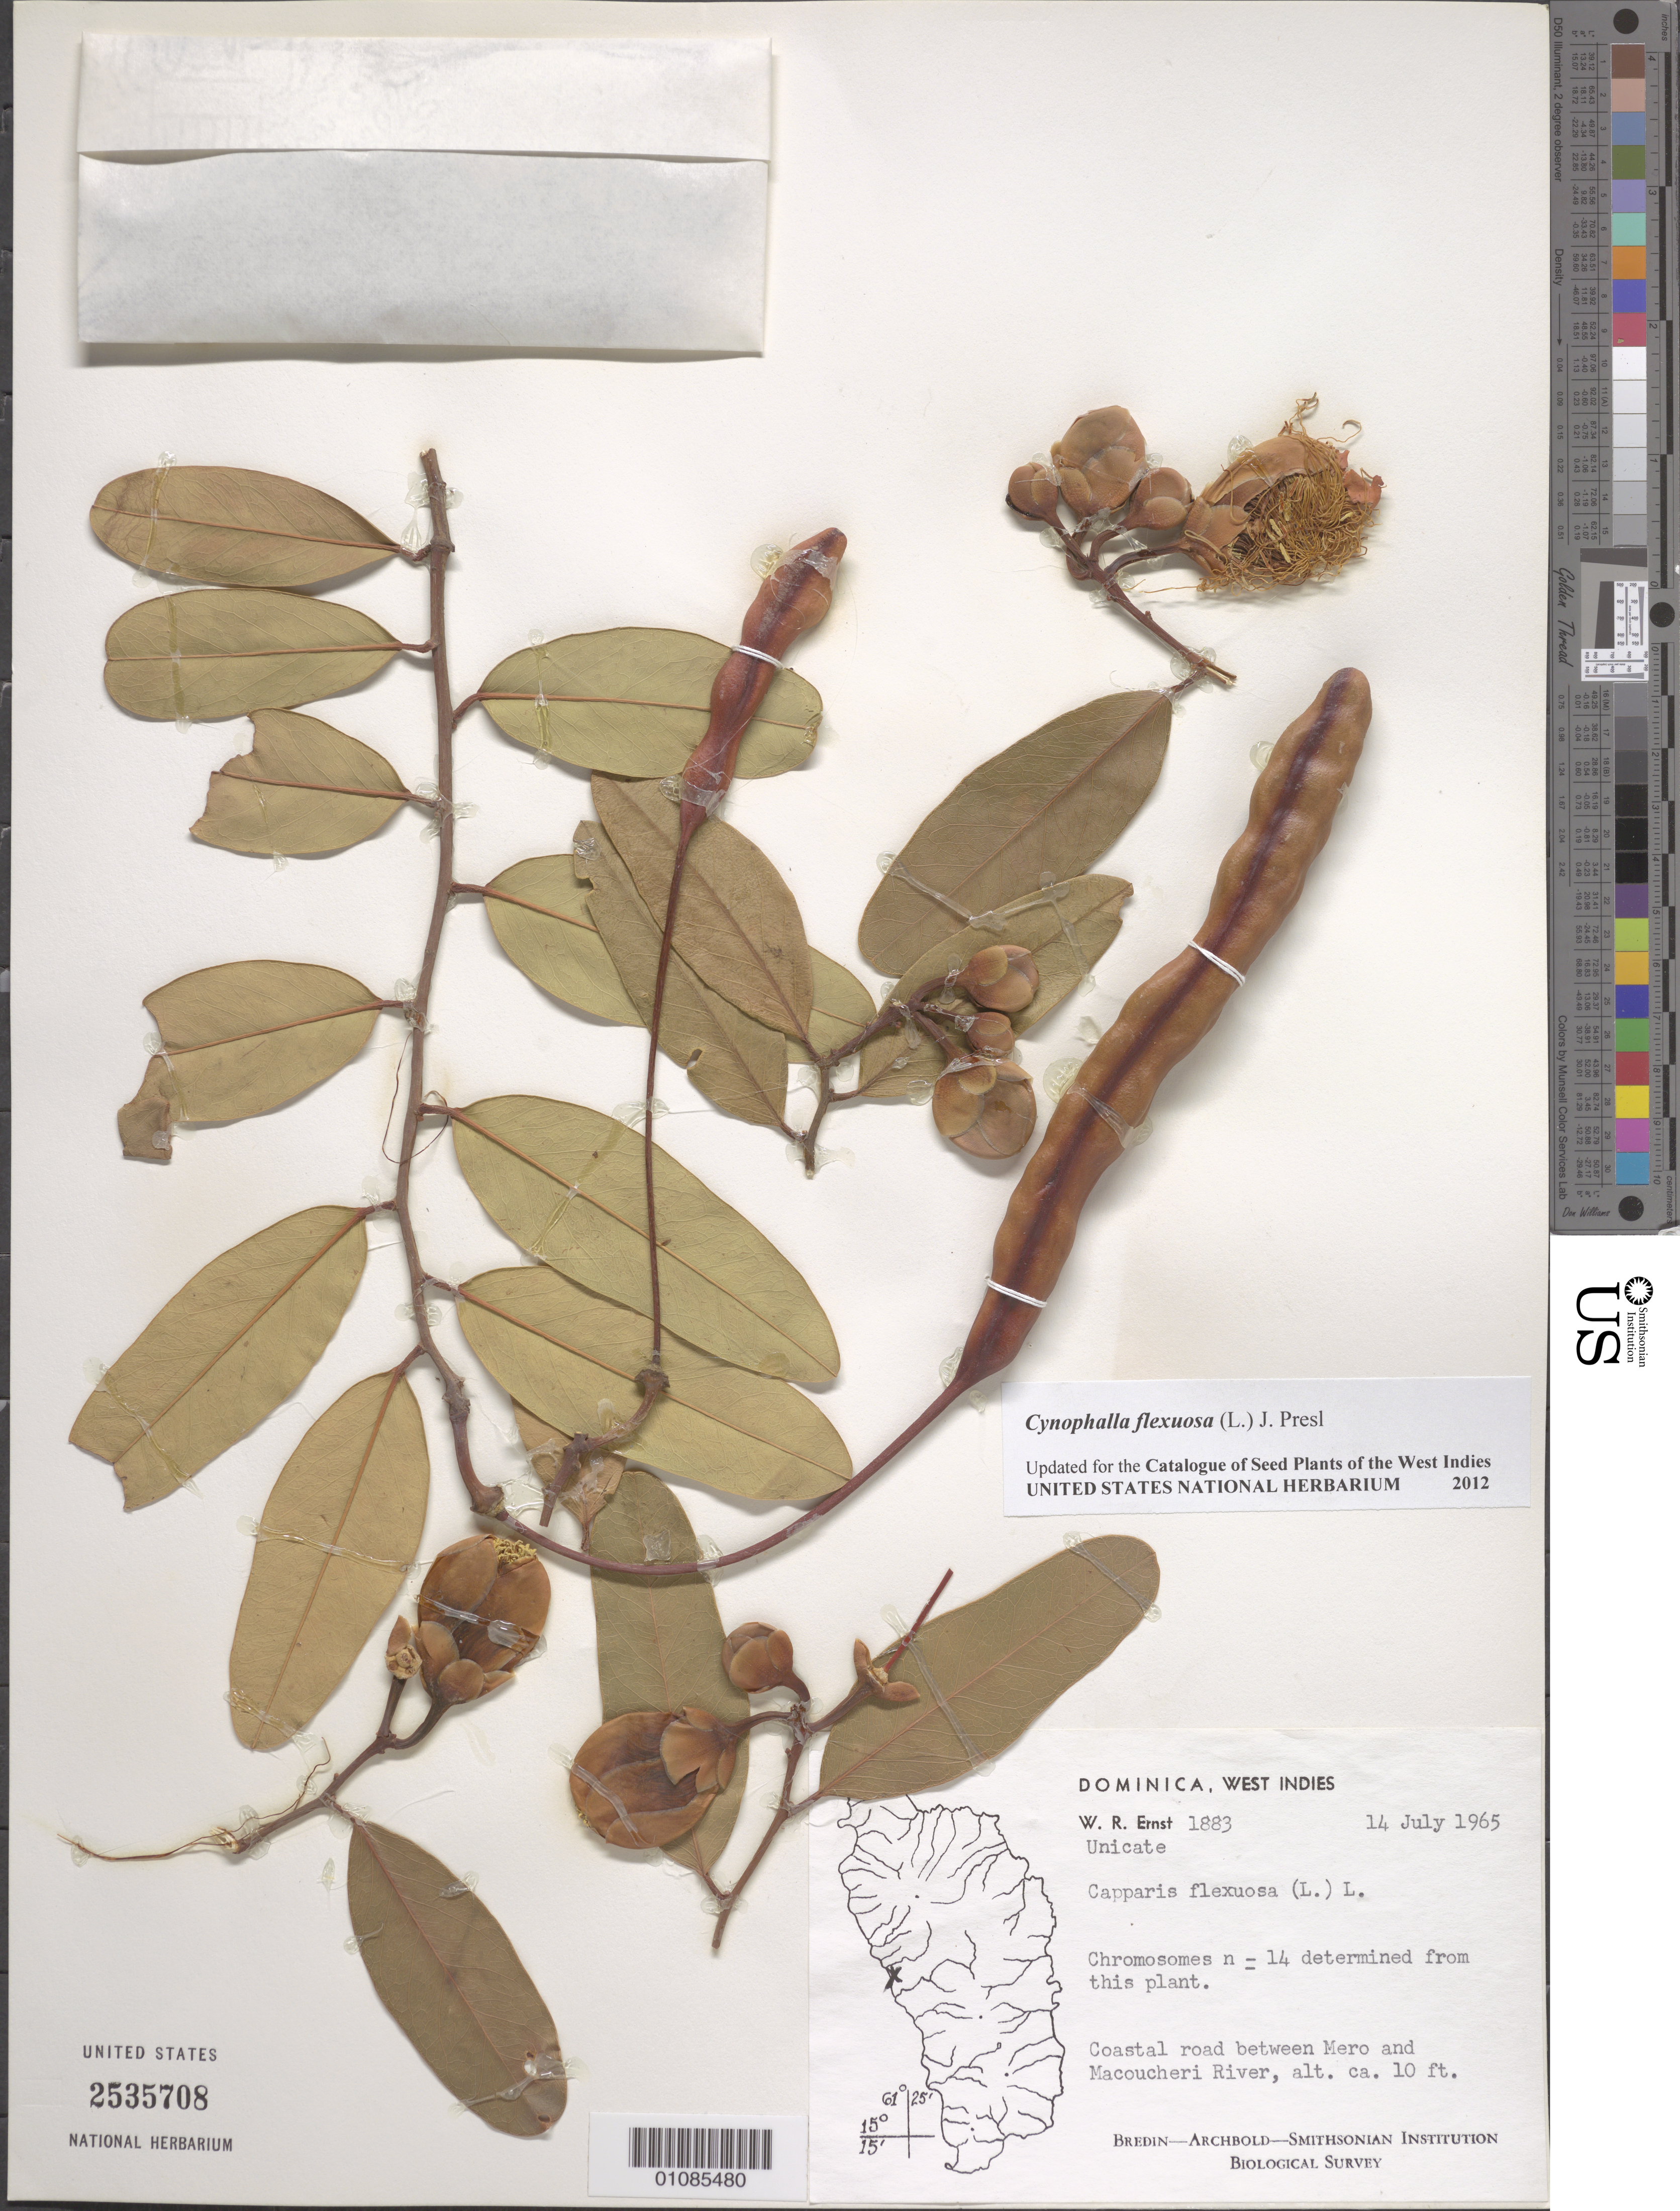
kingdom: Plantae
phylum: Tracheophyta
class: Magnoliopsida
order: Brassicales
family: Capparaceae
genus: Cynophalla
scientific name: Cynophalla flexuosa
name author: (L.) J. Presl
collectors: W. R. Ernst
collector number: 1883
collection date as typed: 14 Jul 1965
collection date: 1965-07-14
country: Dominica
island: Dominica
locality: Coastal road between Mero and Macoucheri River.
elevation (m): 3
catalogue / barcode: US 2535708